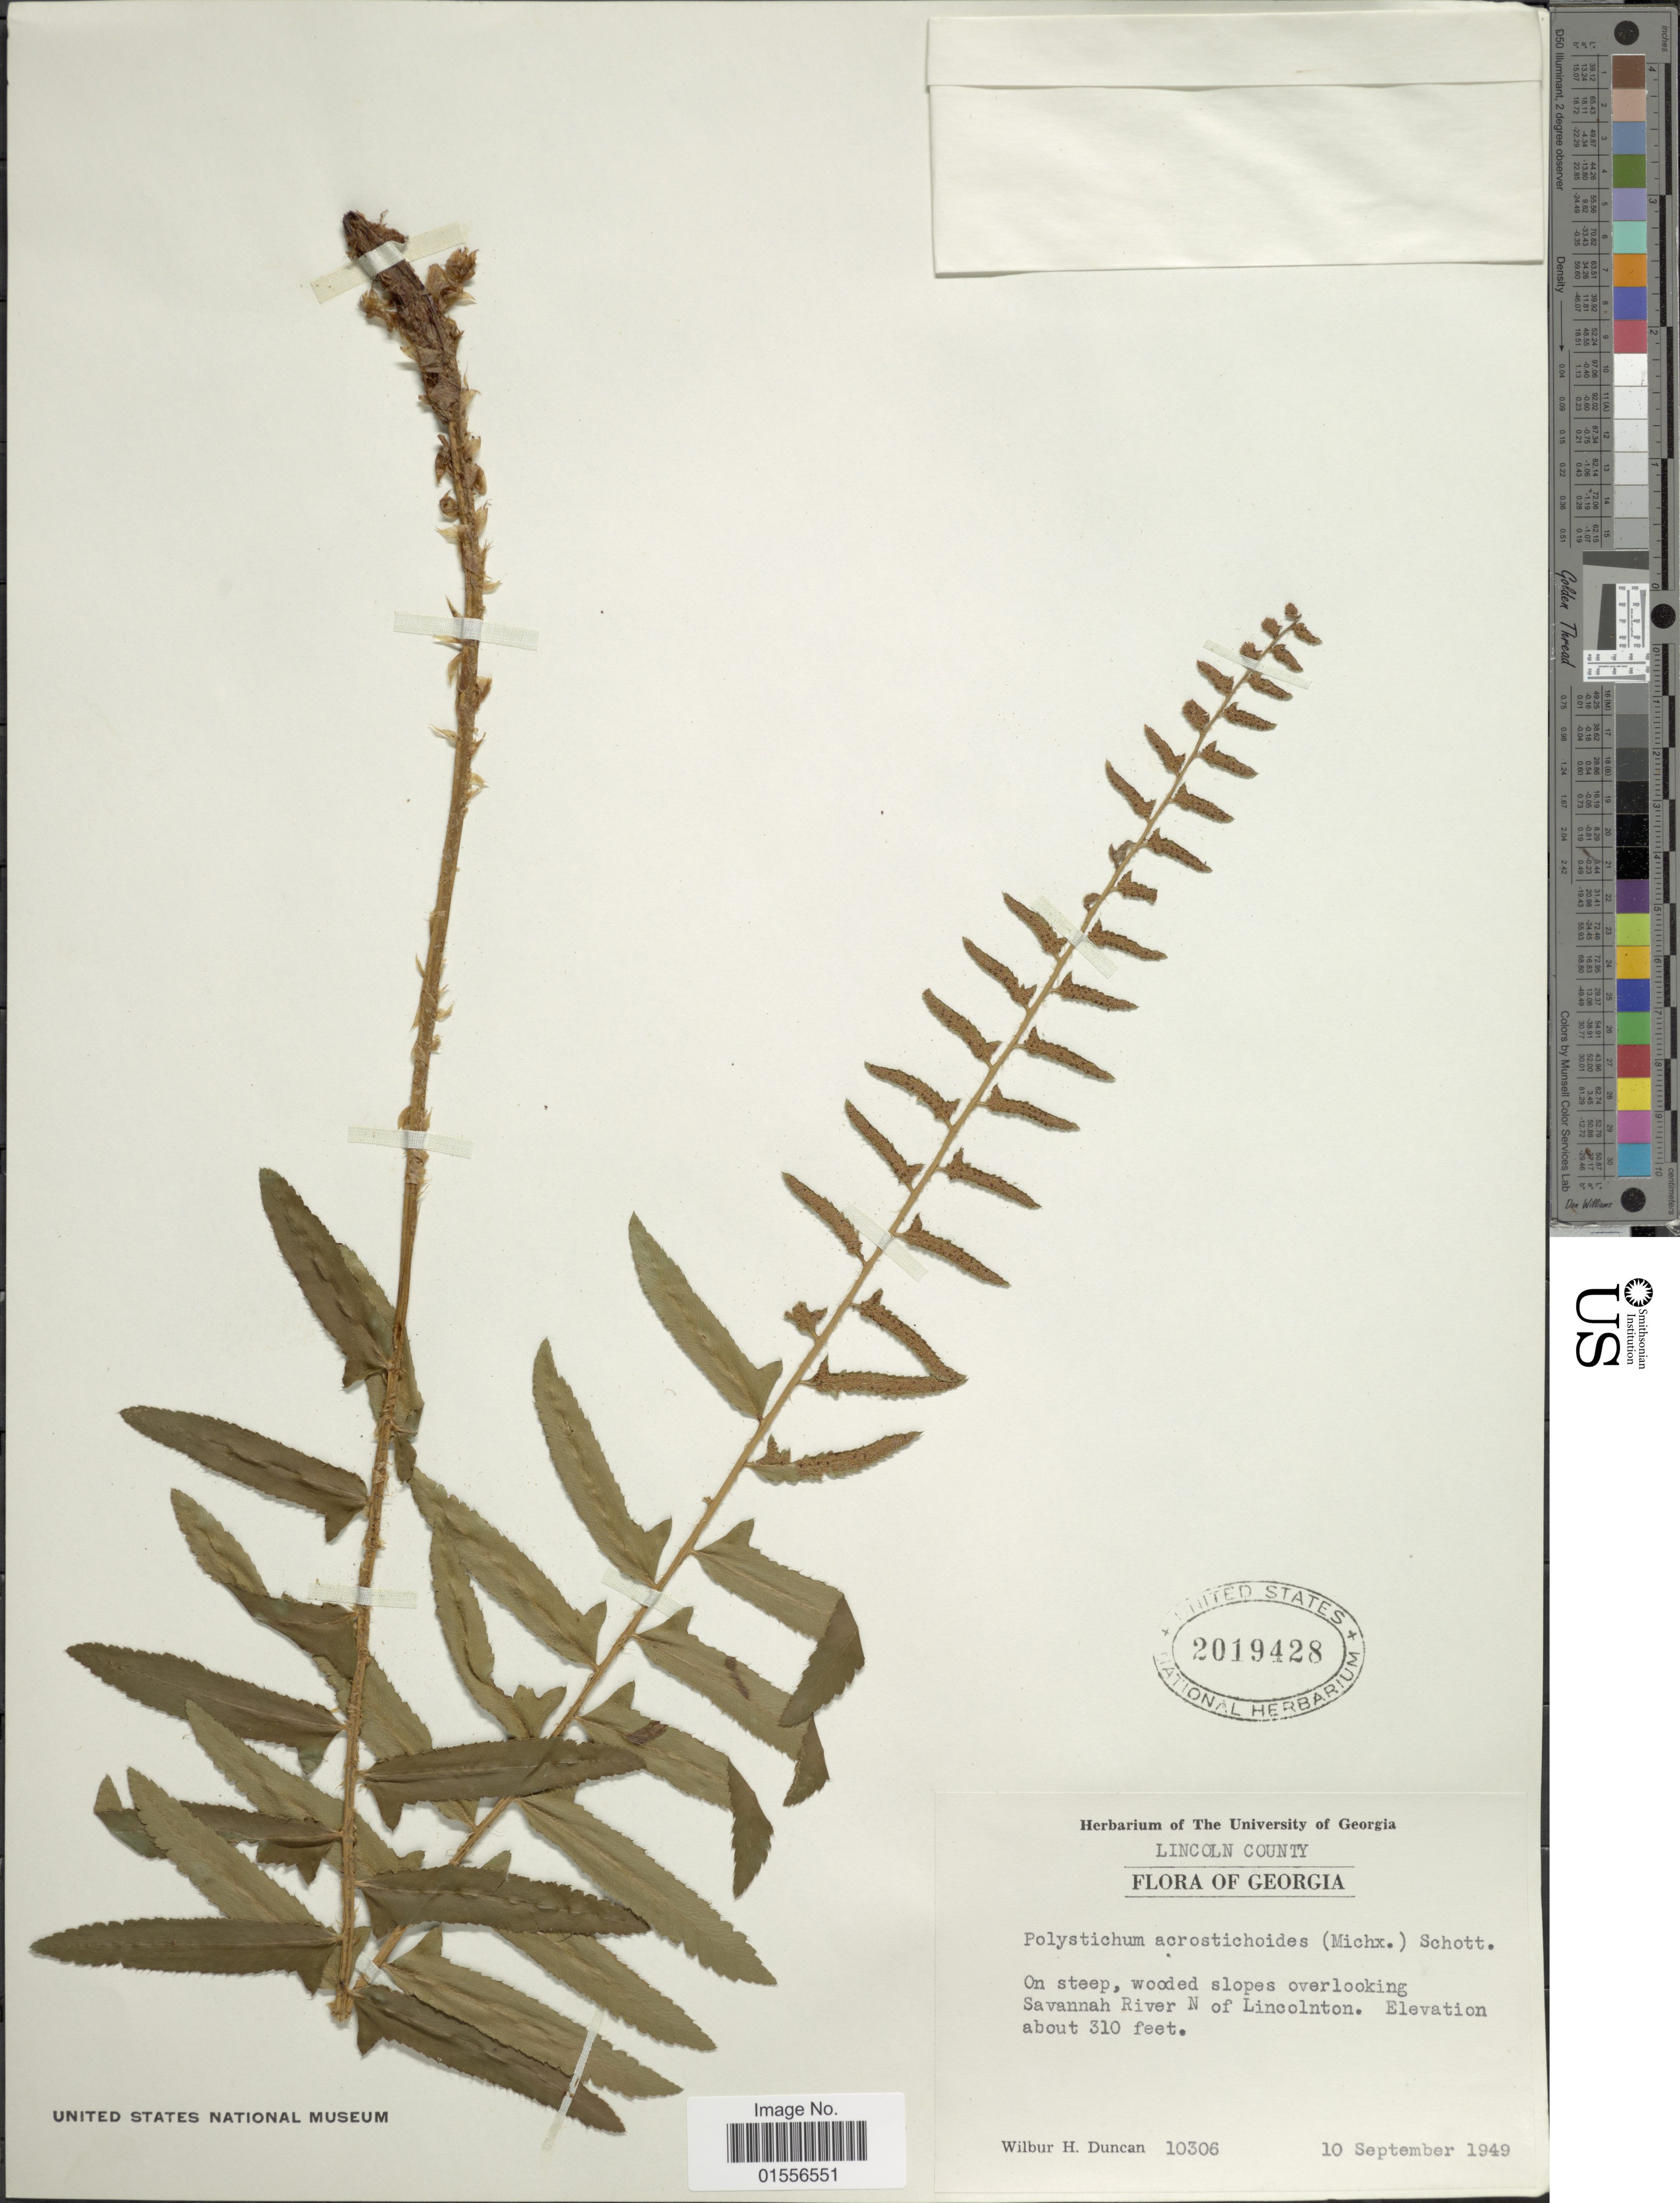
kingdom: Plantae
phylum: Tracheophyta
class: Polypodiopsida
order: Polypodiales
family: Dryopteridaceae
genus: Polystichum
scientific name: Polystichum acrostichoides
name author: (Michx.) Schott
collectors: W. H. Duncan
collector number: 10306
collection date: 1949-09-10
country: United States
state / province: Georgia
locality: Lincoln County, on steep, wooded slopes overlooking Savannah River N of Lincolnton.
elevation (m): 94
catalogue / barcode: US 2019428